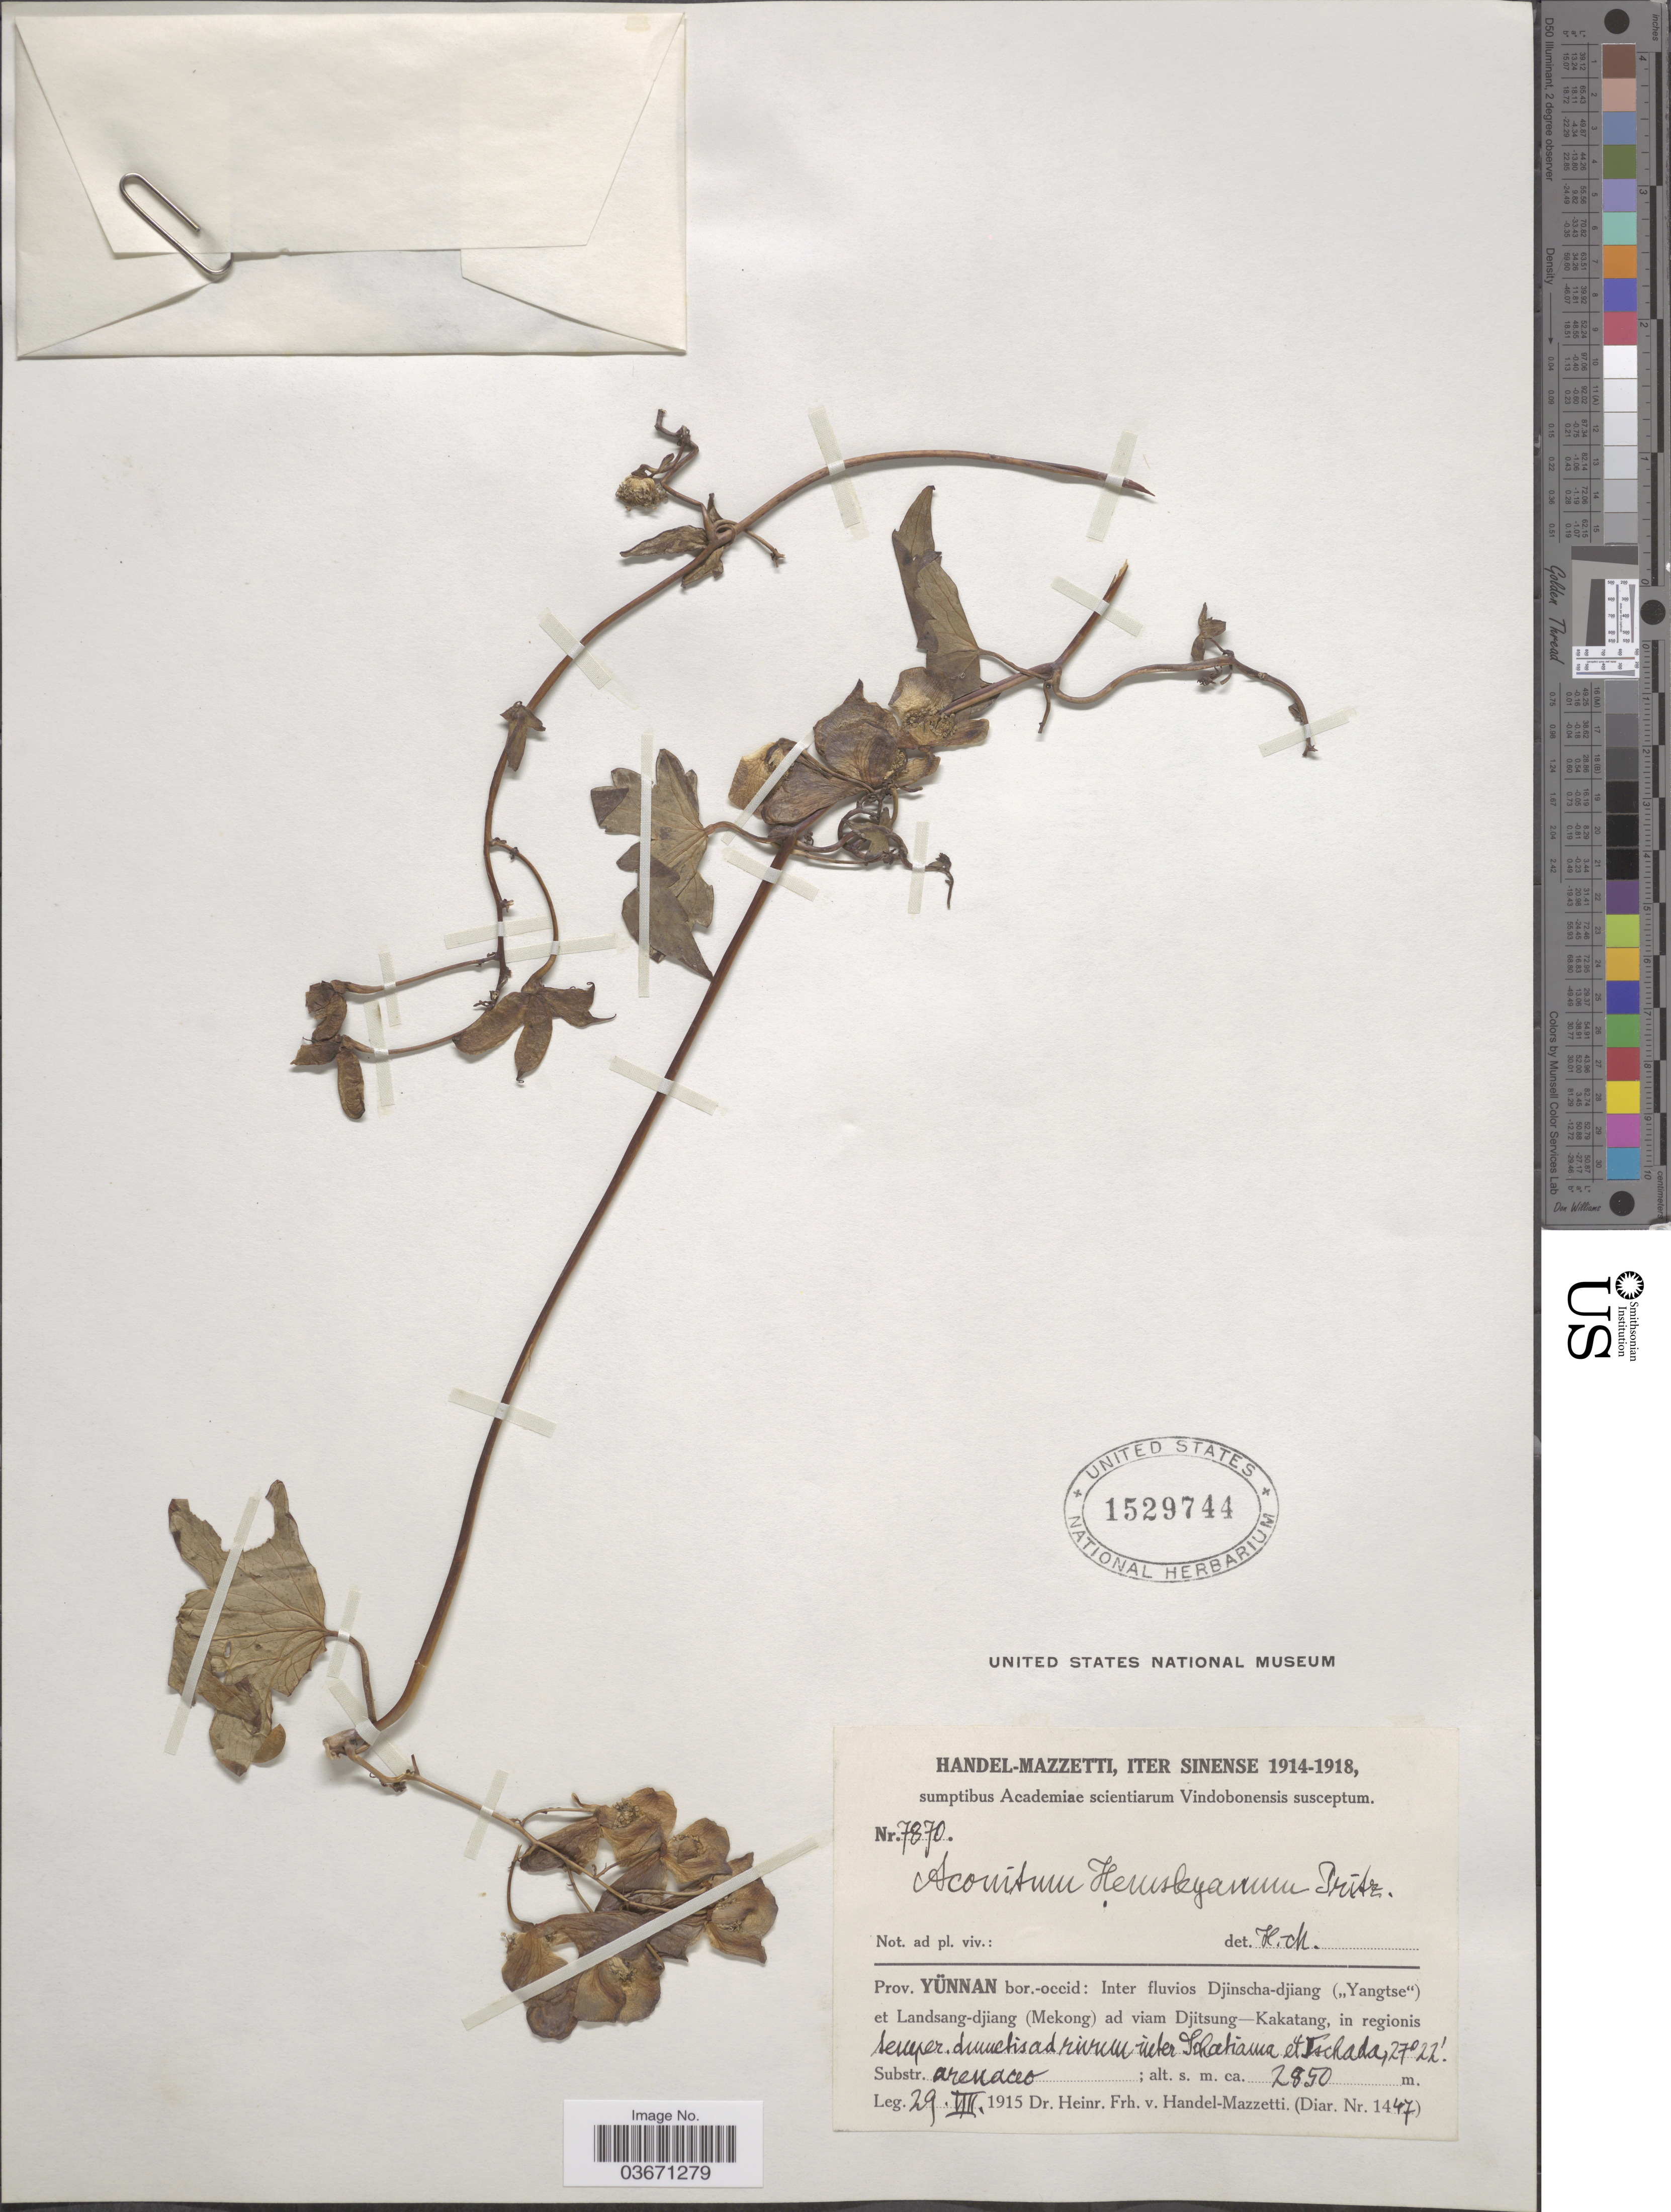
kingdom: Plantae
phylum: Tracheophyta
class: Magnoliopsida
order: Ranunculales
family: Ranunculaceae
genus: Aconitum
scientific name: Aconitum hemsleyanum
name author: E. Pritz.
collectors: H. Handel-Mazzetti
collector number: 7870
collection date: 1915-08-29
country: China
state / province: Yunnan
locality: Prov. Yünnan bor.-occid: Inter fluvios Djinscha-djiang ("Yangtse") et Landsang-djiang (Mekong) ad viam Djitsung-Kakatang, in regionis Seumper [interpreted] dumetis rivule inter Schatiana [interpreted] et Tschada [interpreted].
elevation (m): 2850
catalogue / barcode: US 1529744